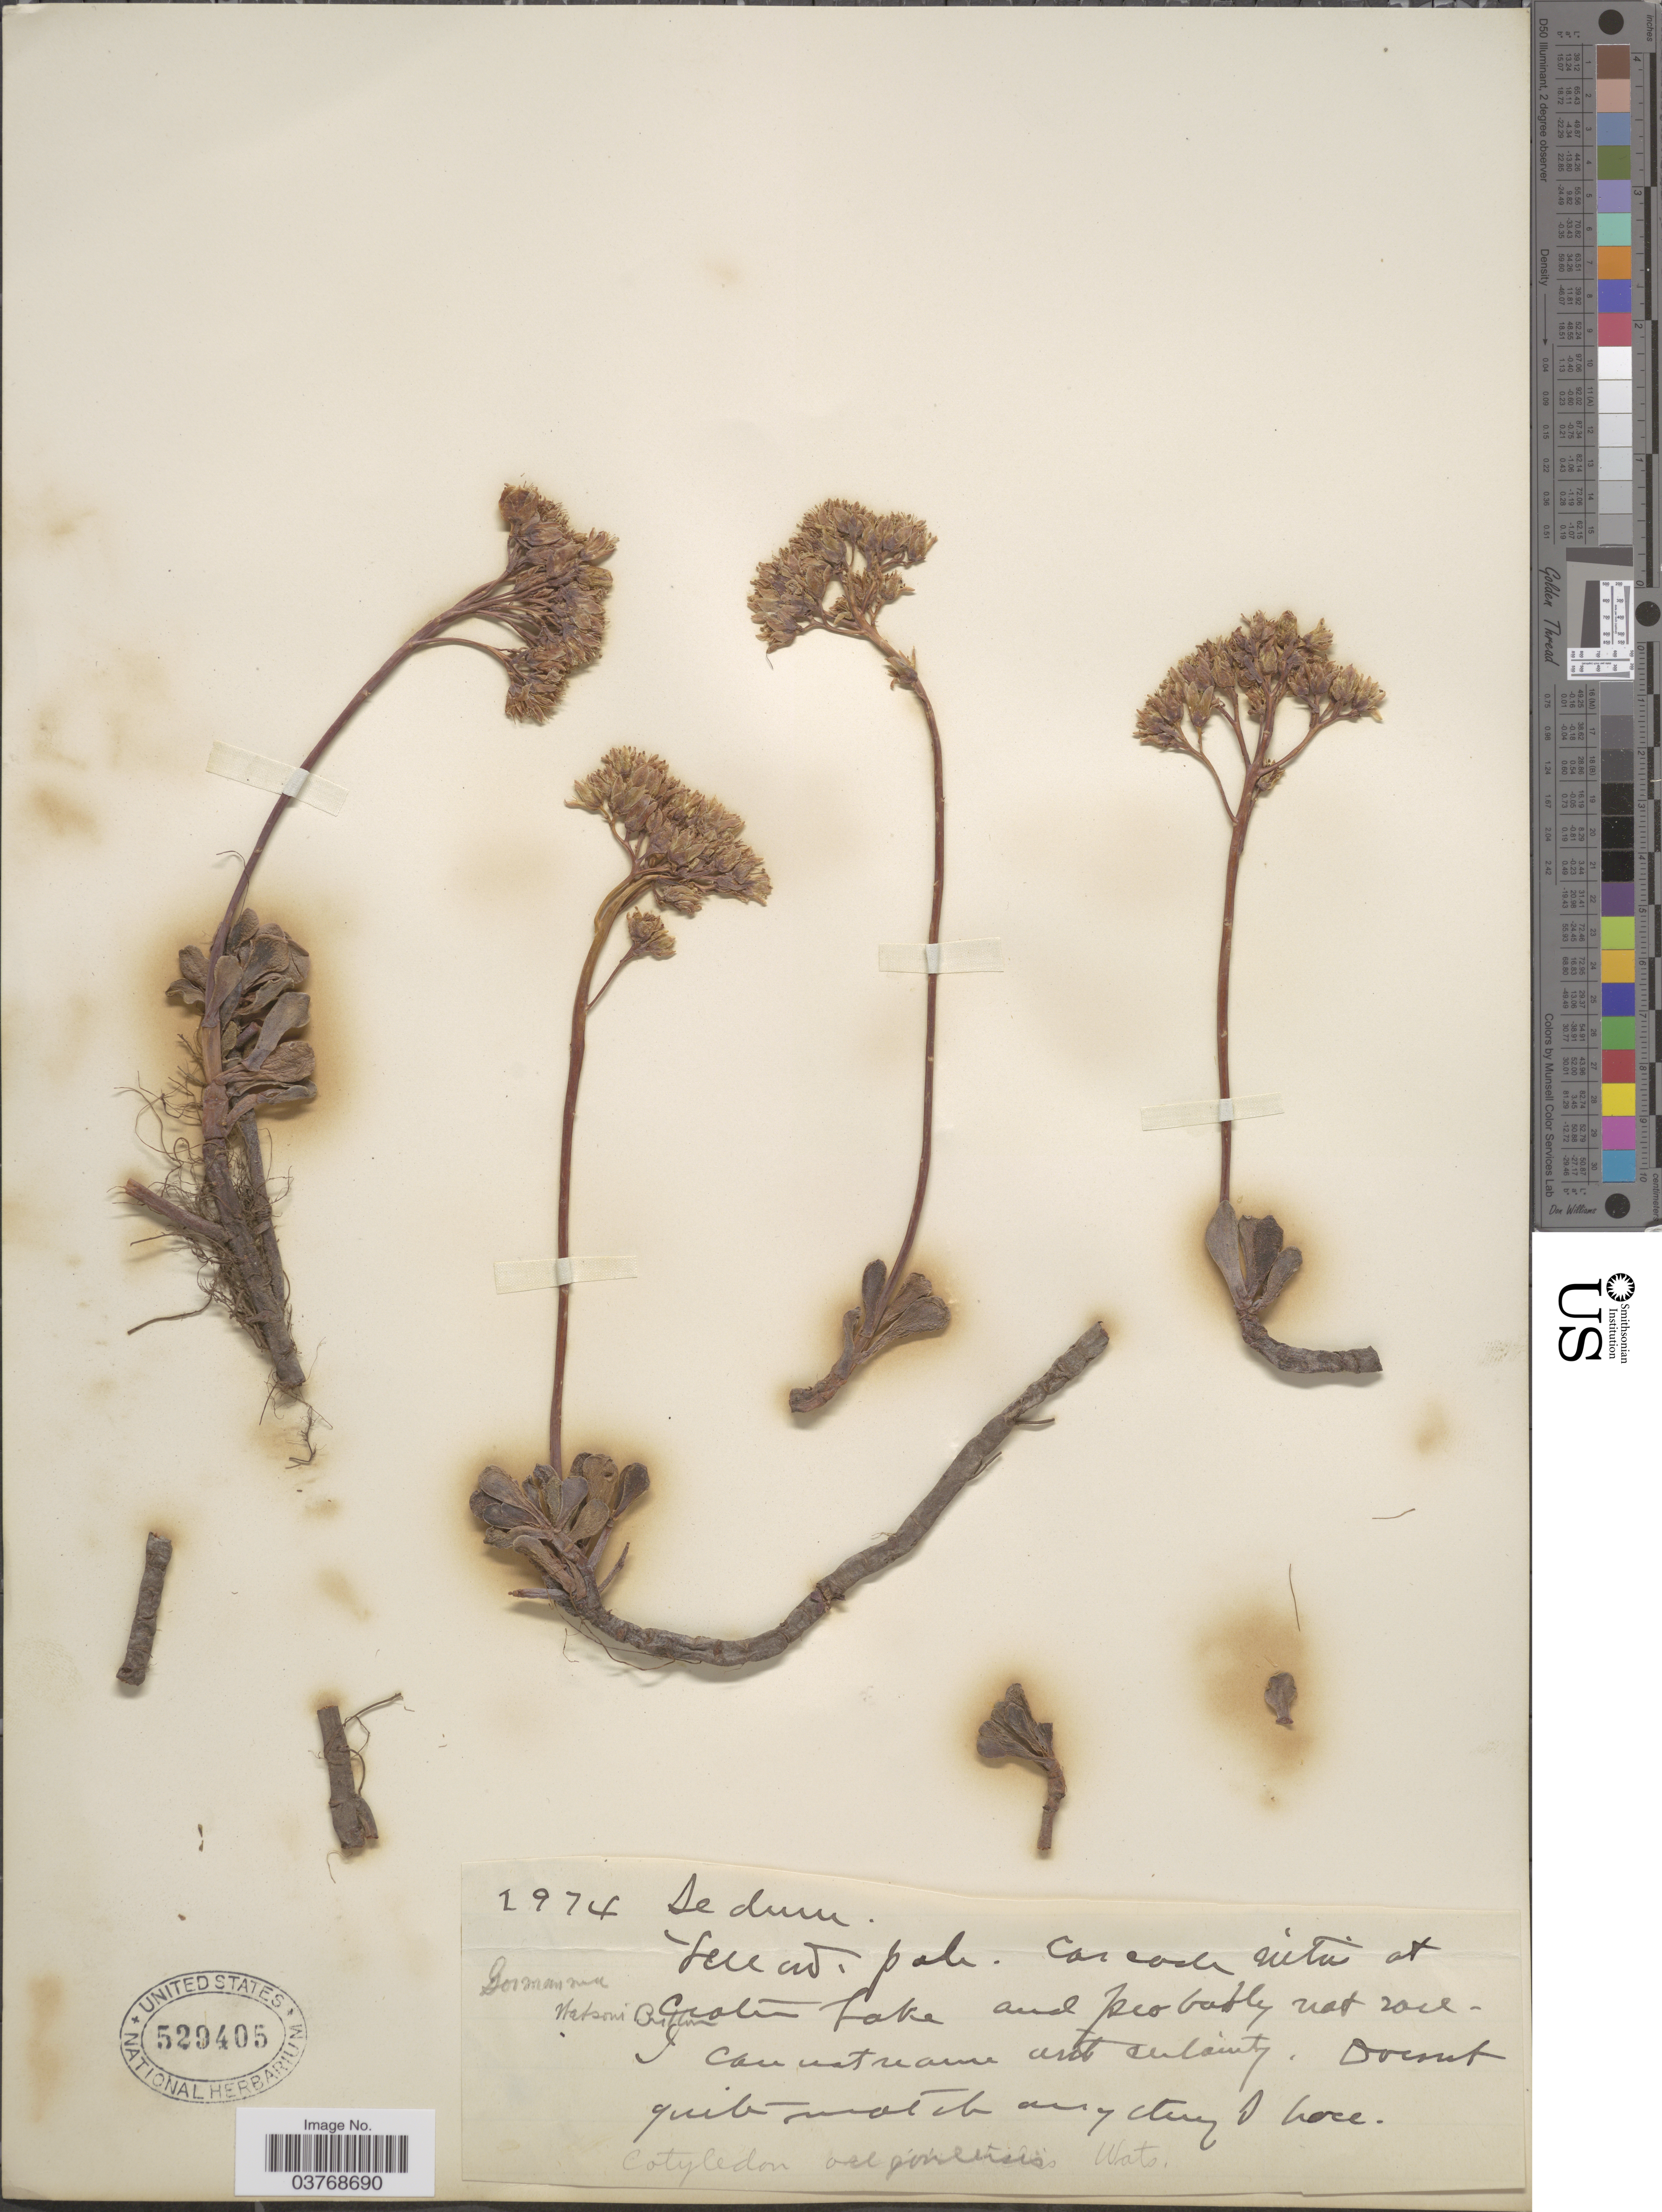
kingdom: Plantae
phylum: Tracheophyta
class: Magnoliopsida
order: Saxifragales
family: Crassulaceae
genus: Sedum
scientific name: Sedum oregonense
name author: (S. Watson) M. Peck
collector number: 1974*?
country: United States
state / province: Oregon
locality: Cascade Mts. at Crater Lake.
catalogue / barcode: US 529405